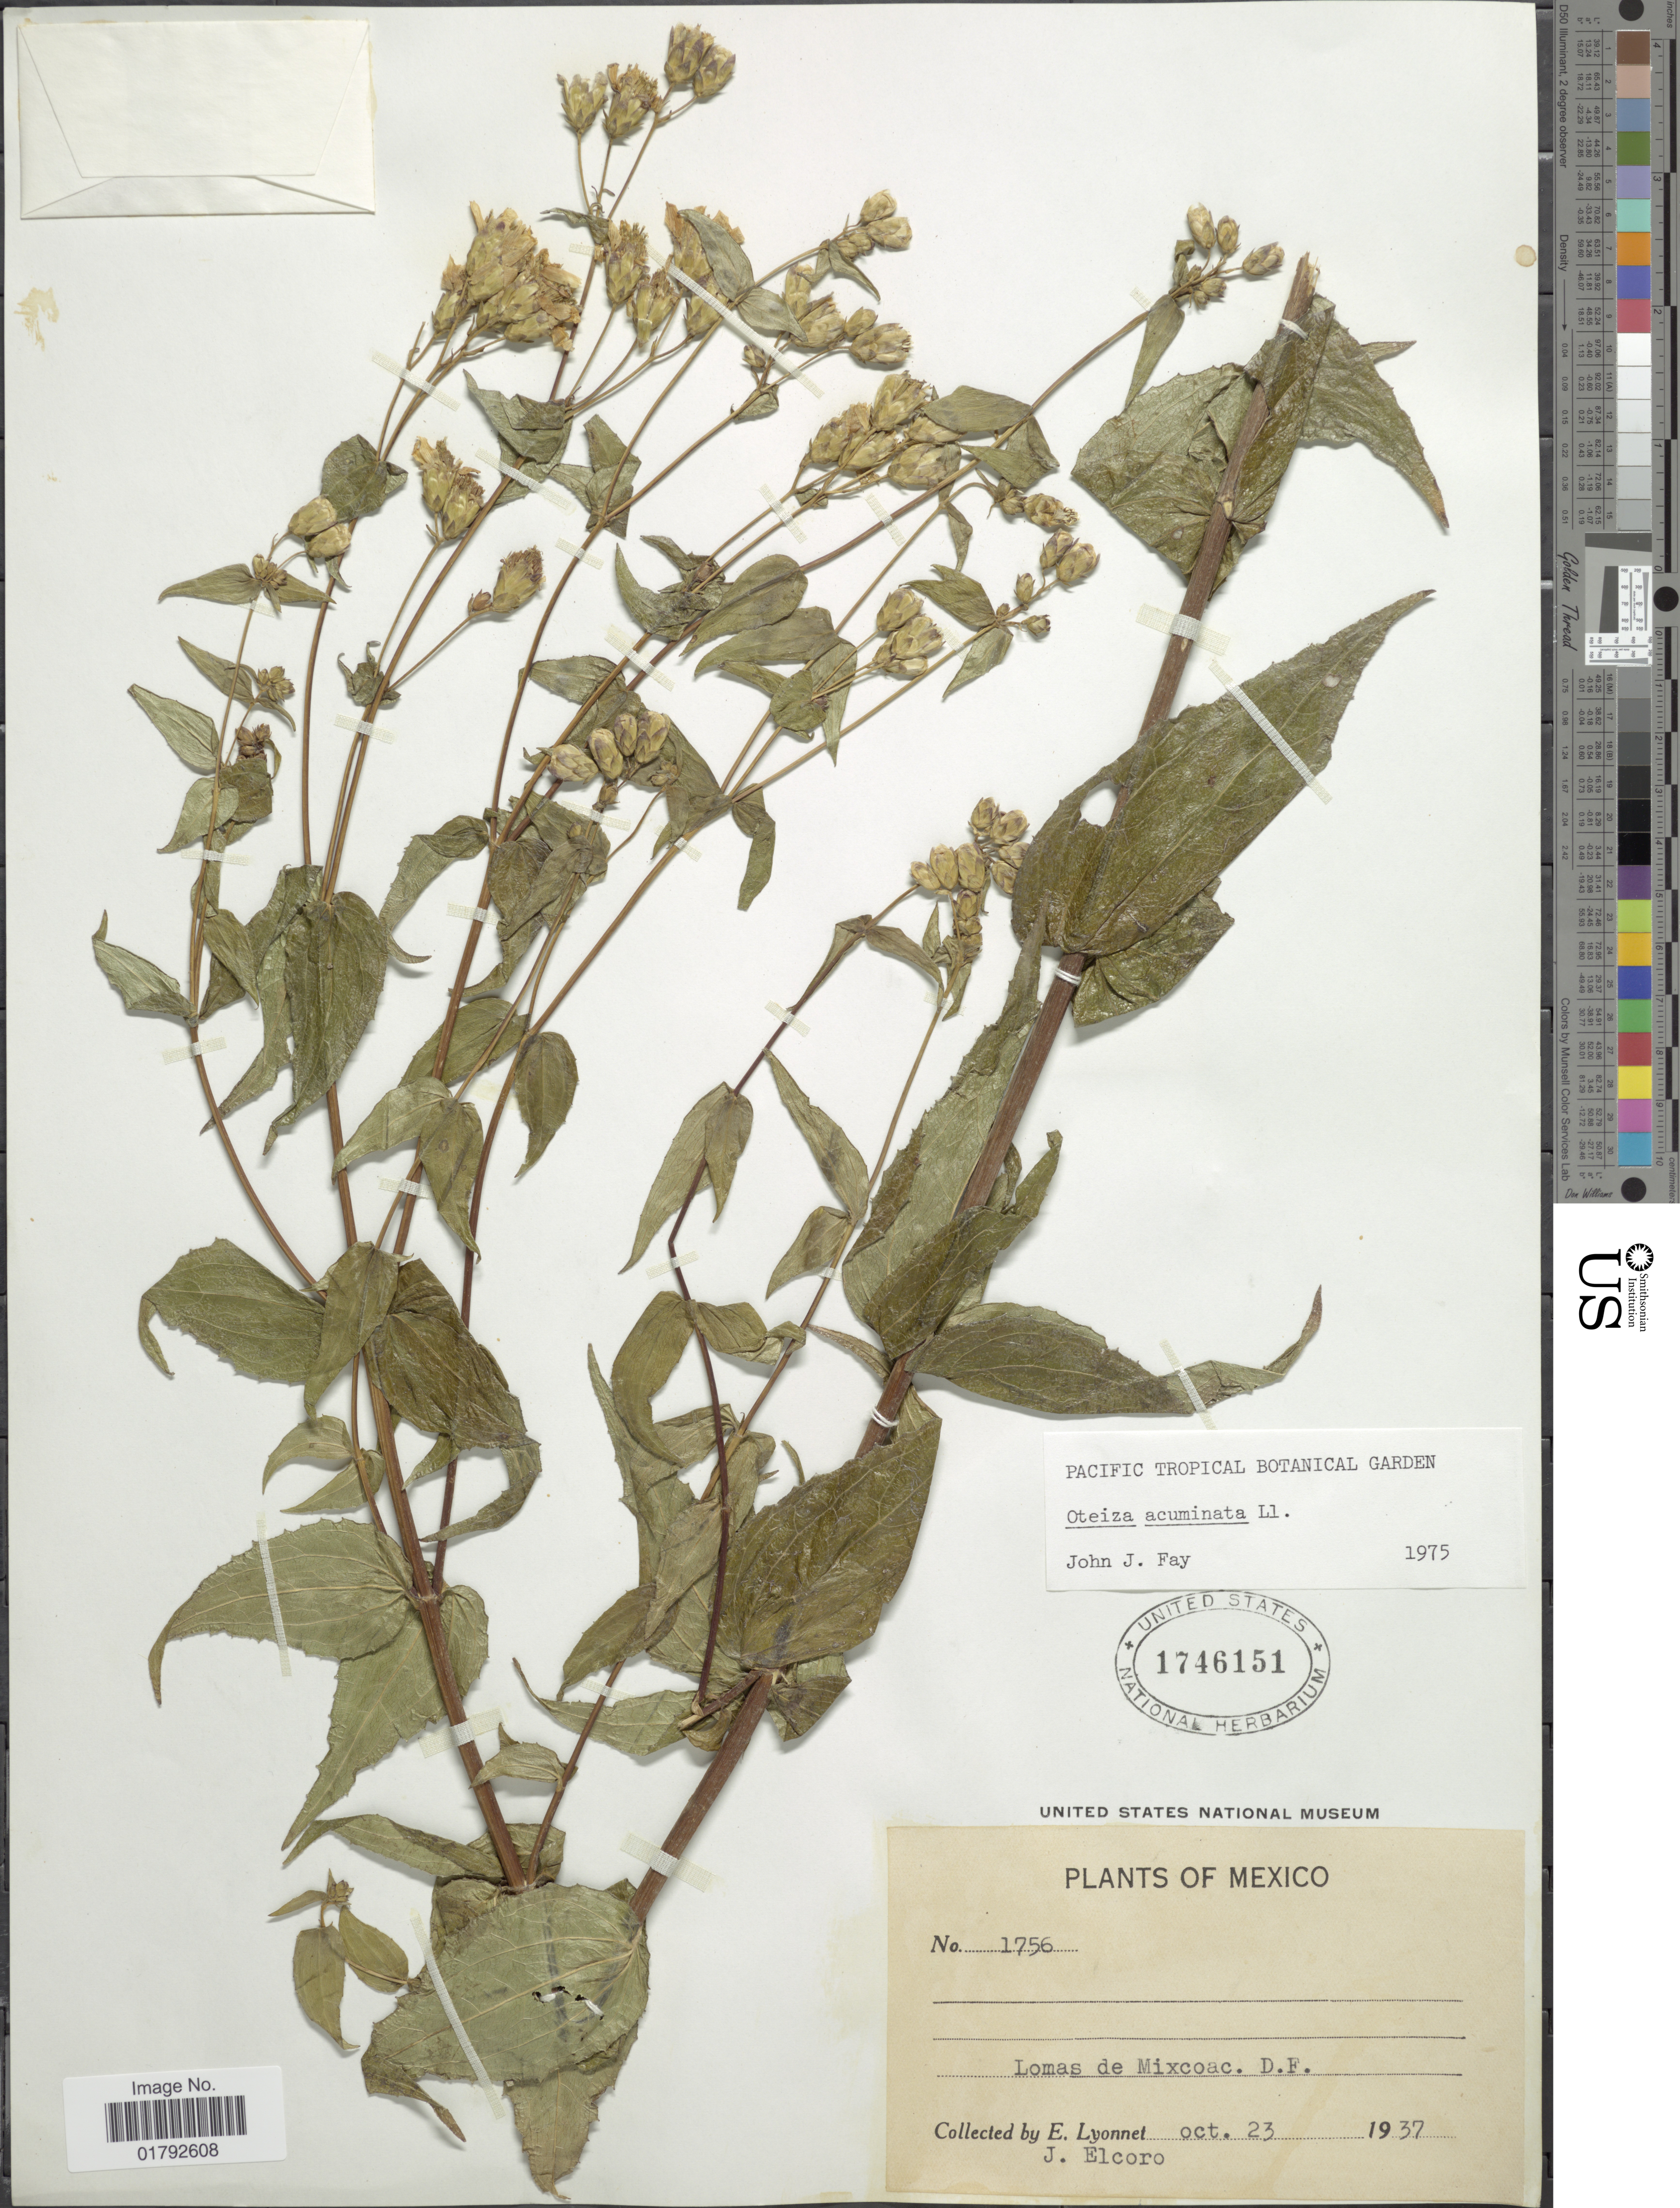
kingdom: Plantae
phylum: Tracheophyta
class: Magnoliopsida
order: Asterales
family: Asteraceae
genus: Oteiza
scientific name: Oteiza acuminata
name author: La Llave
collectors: E. Lyonnet & J. Elcoro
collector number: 1756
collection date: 1937-10-23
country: Mexico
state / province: Distrito Federal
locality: Lomas de Mixcoac.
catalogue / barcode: US 1746151